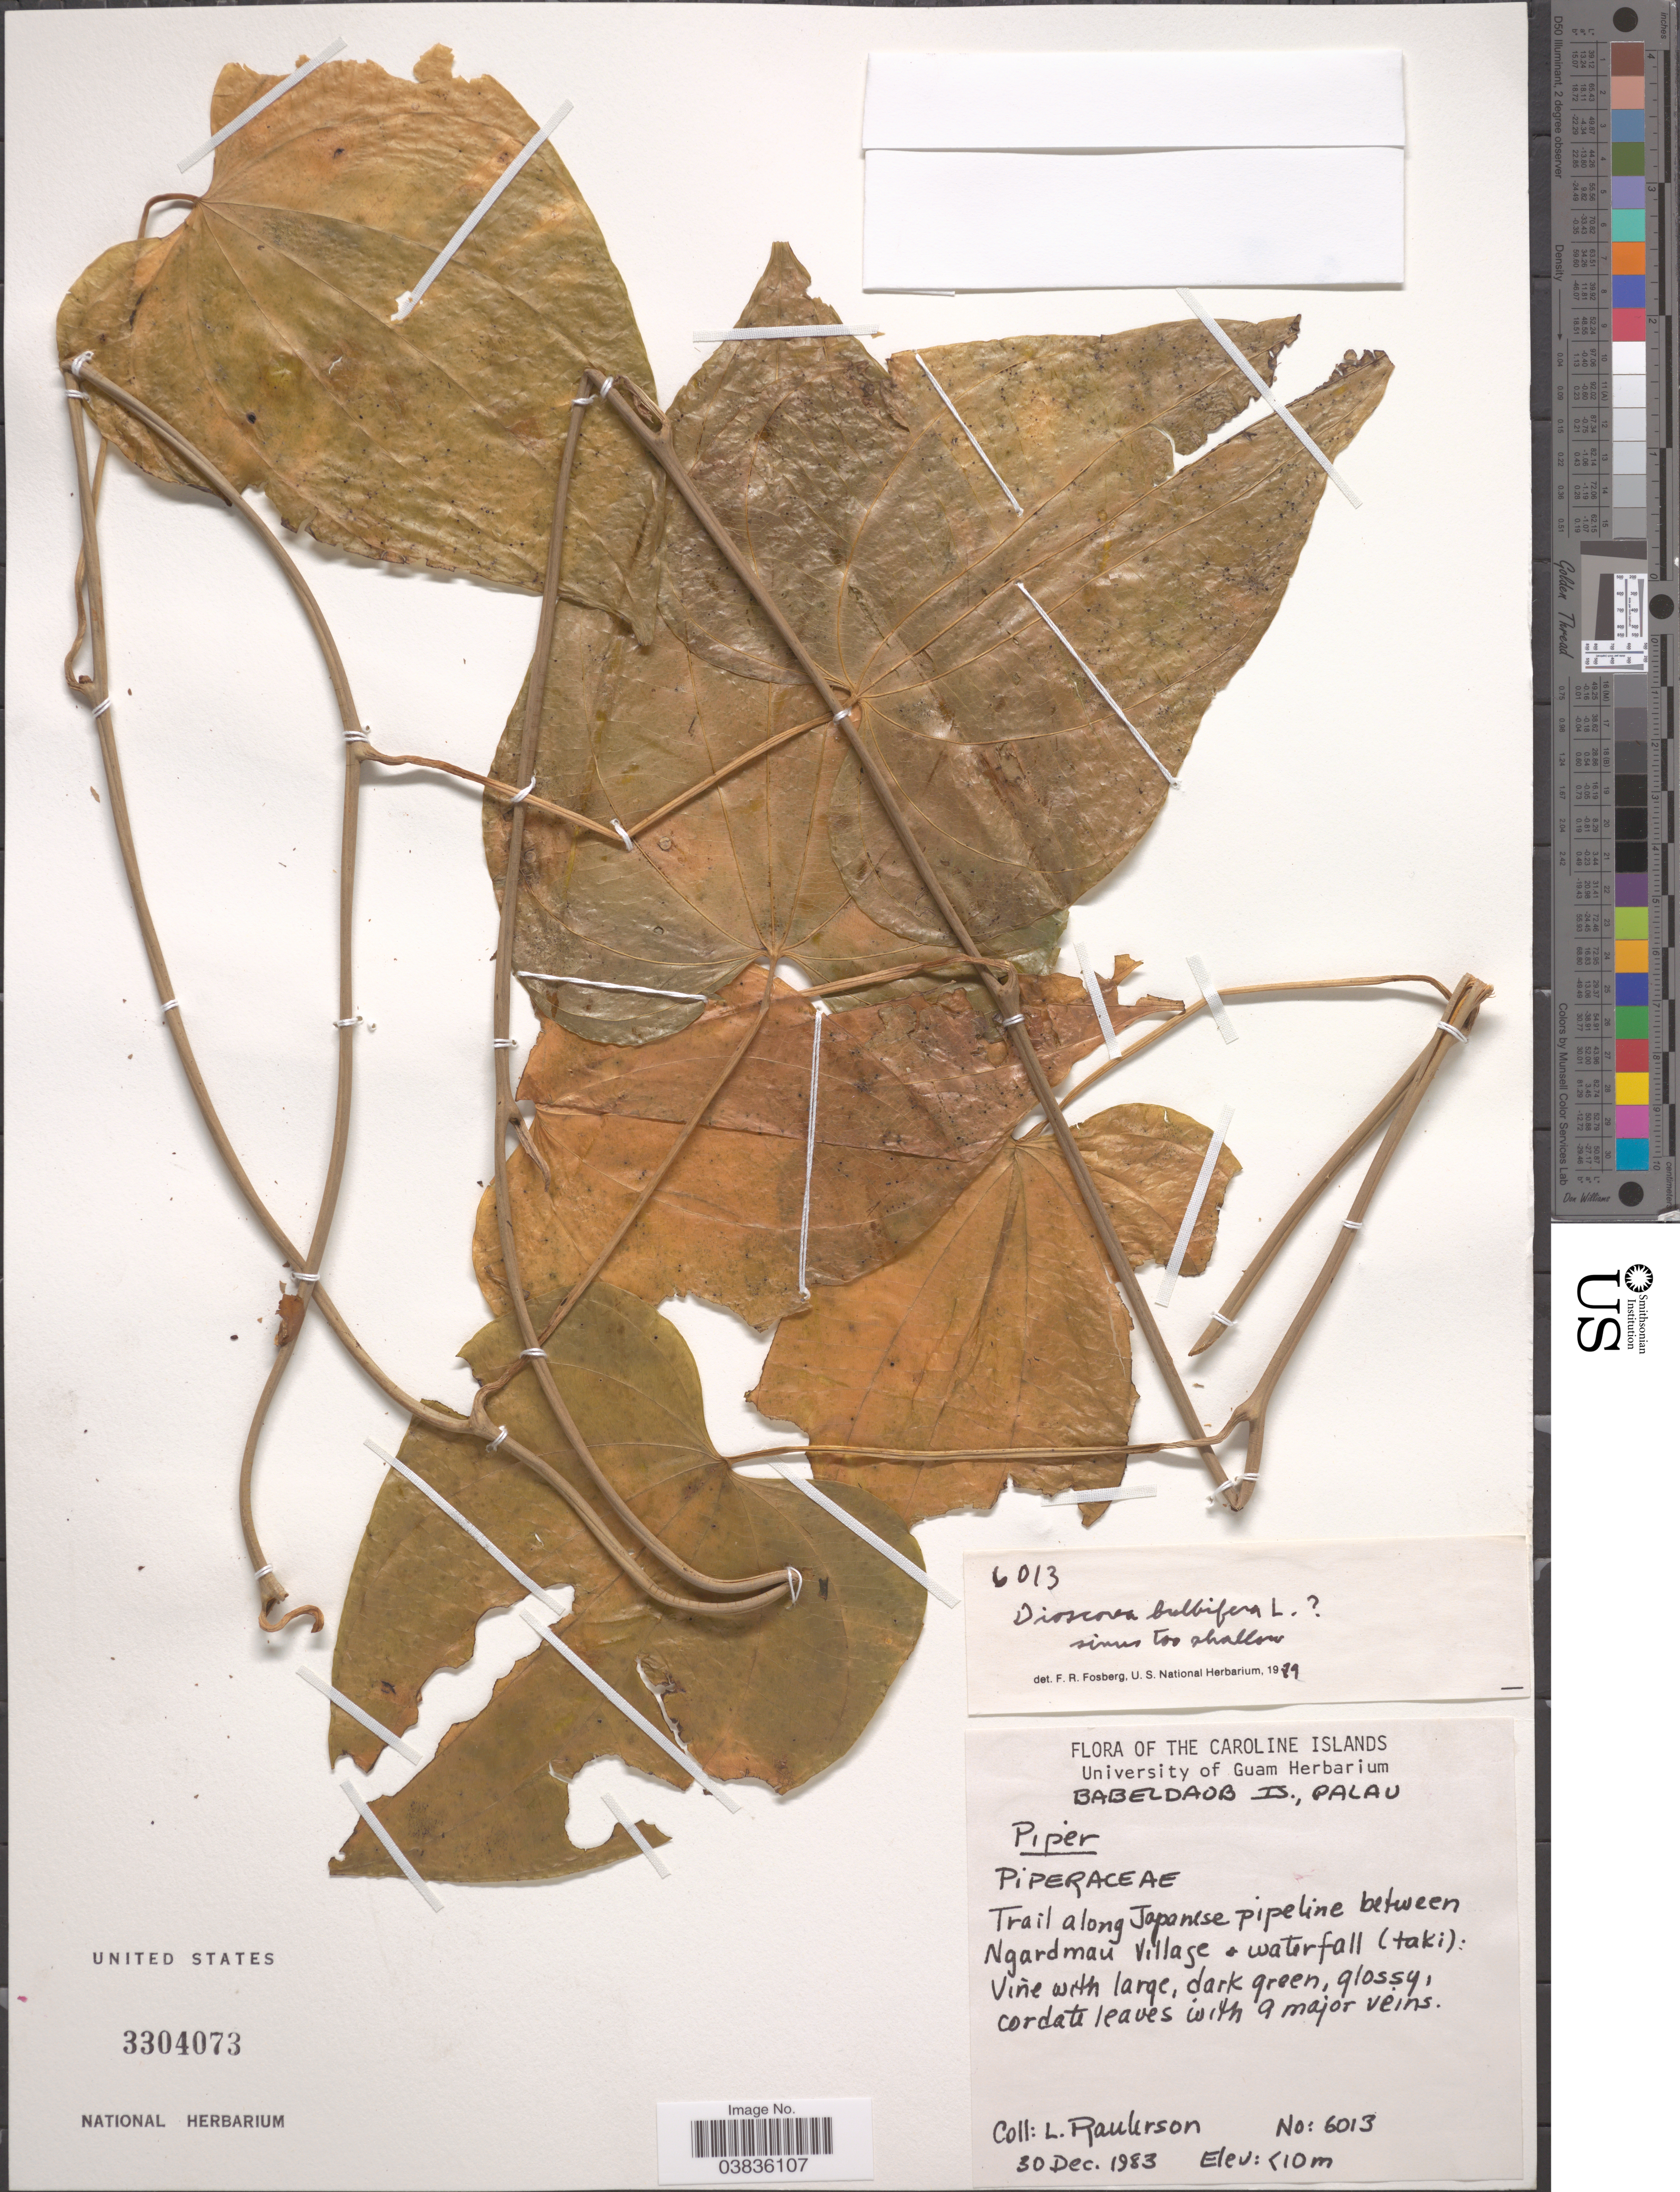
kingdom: Plantae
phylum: Tracheophyta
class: Liliopsida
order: Dioscoreales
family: Dioscoreaceae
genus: Dioscorea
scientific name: Dioscorea bulbifera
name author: L.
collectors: L. Raulerson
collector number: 6013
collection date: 1983-12-30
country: Palau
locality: The Caroline Islands. Babeldaob Is., Palau. Trail along Japanse pipeline between Ngardmau Village + waterfall (taki).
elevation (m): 10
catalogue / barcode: US 3304073